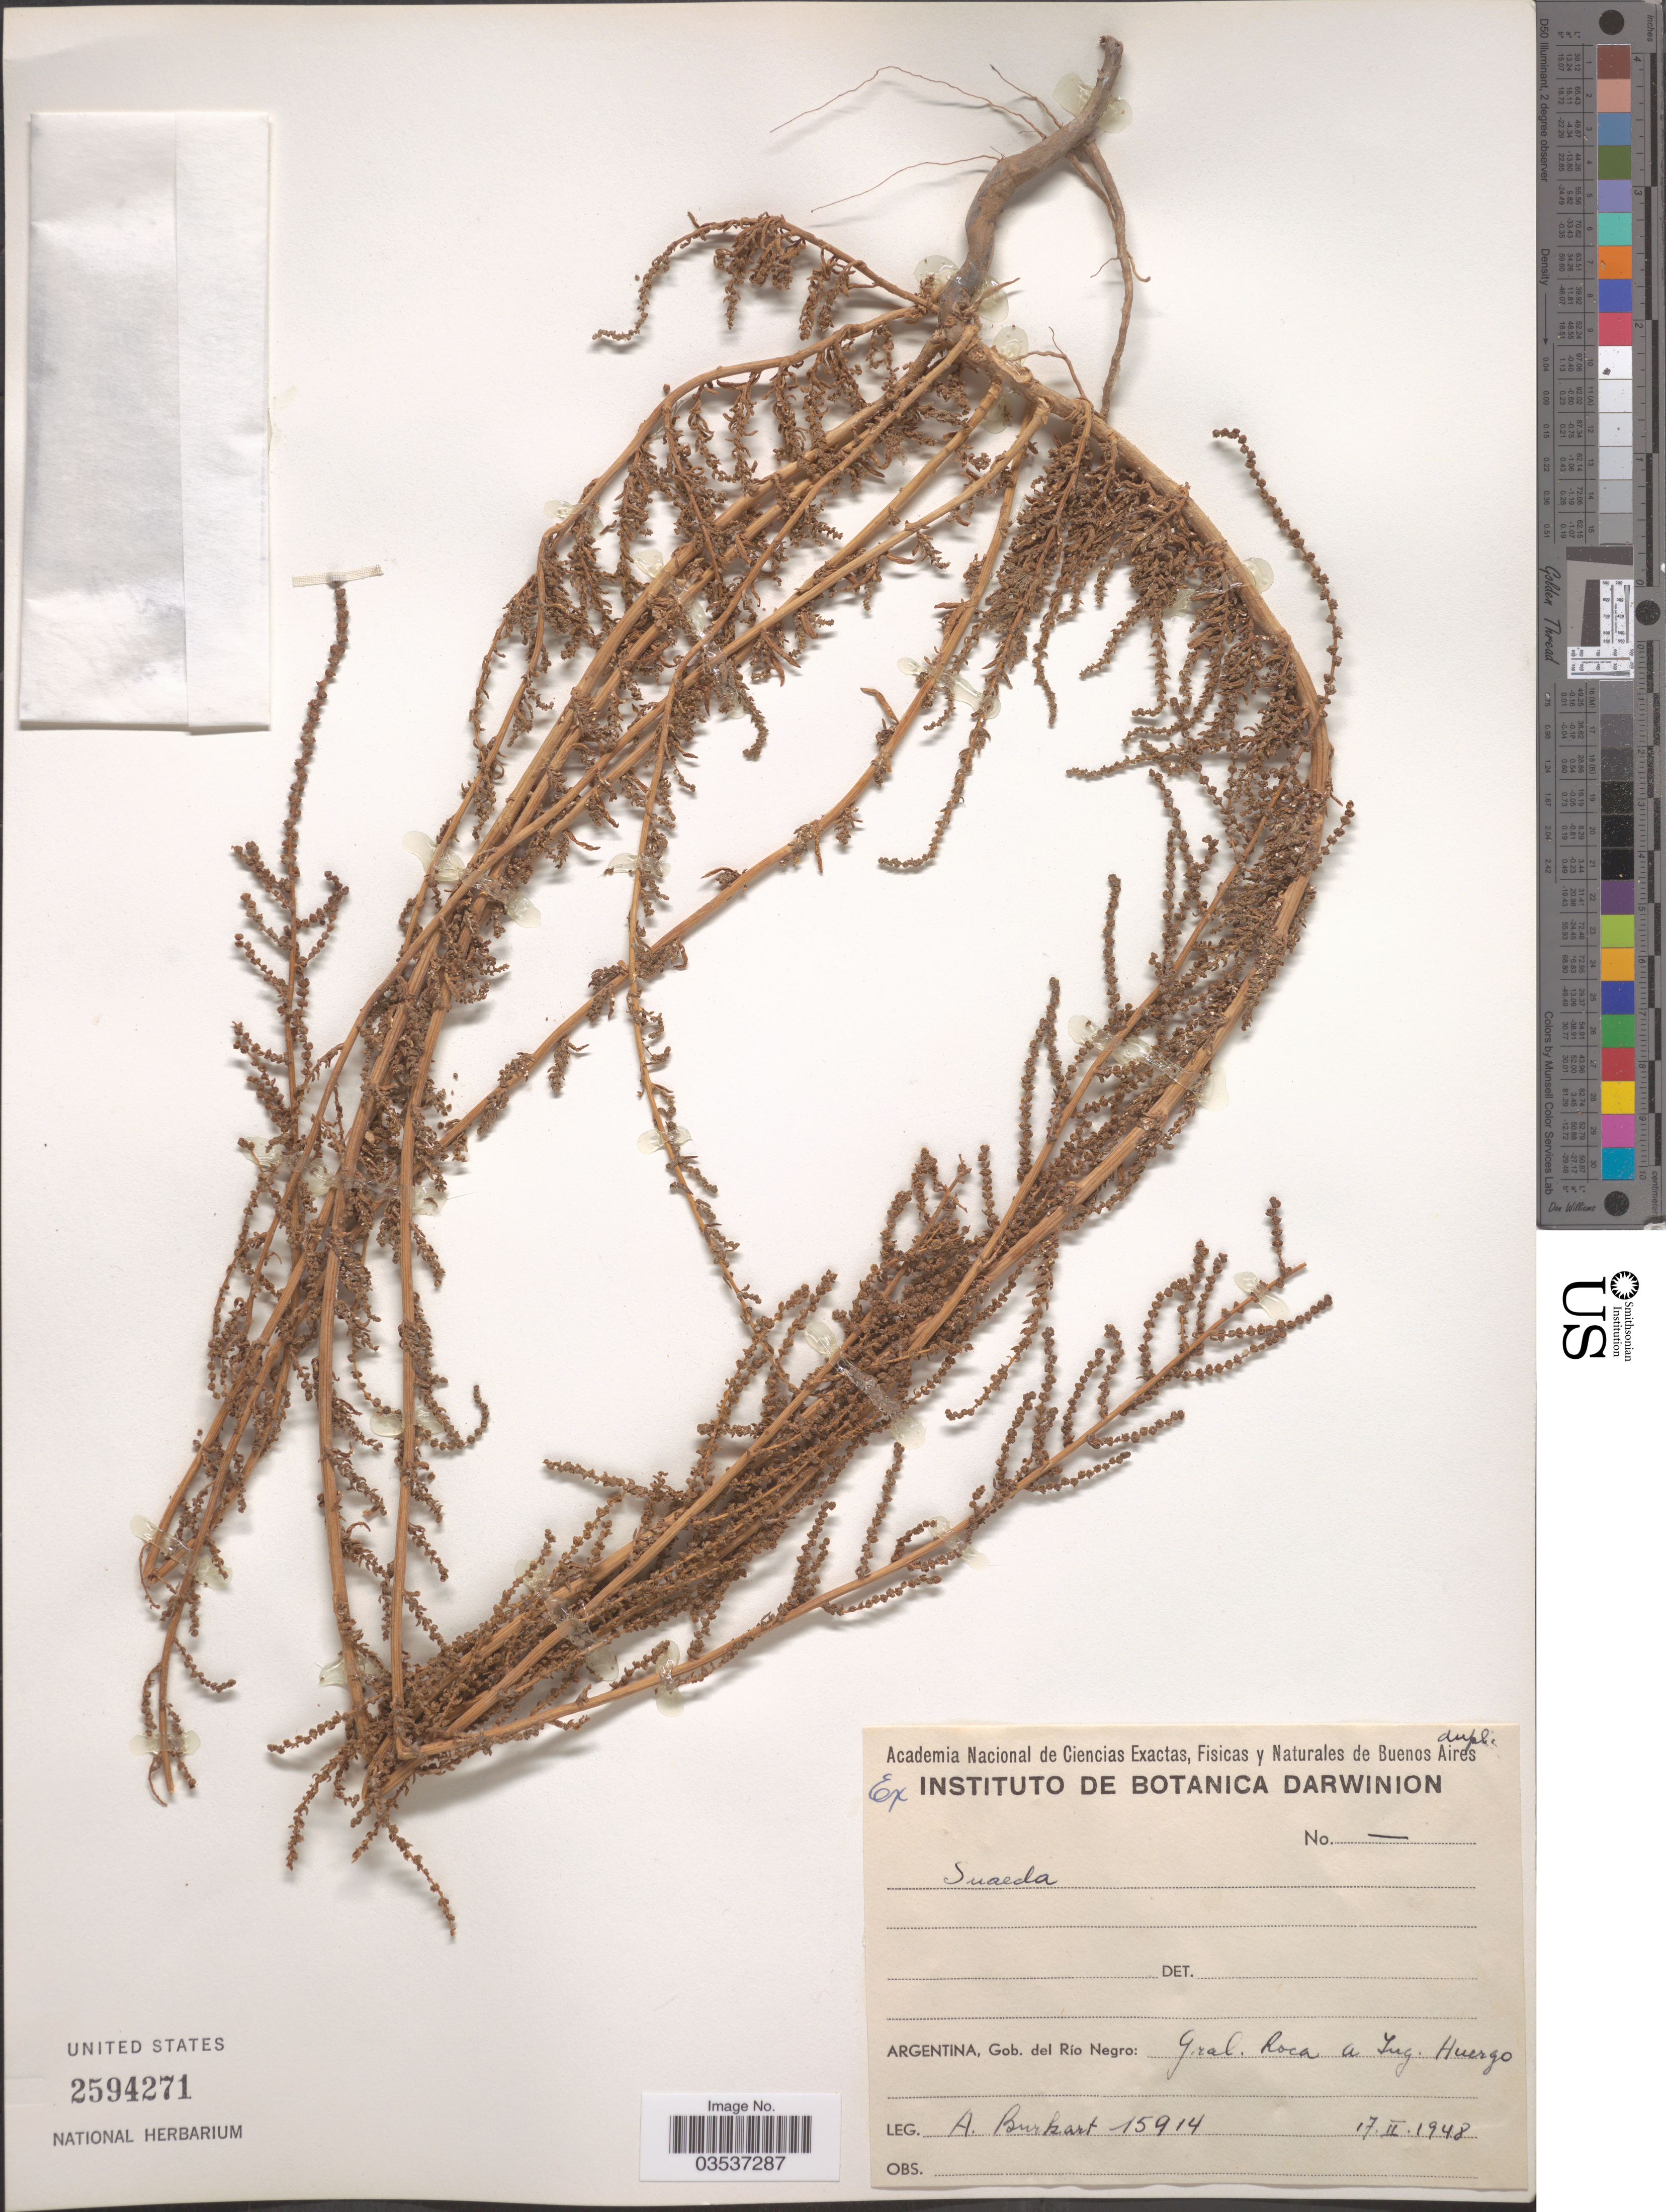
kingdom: Plantae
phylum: Tracheophyta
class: Magnoliopsida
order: Caryophyllales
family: Amaranthaceae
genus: Suaeda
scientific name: Suaeda sp.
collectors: A. E. Burkart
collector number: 15914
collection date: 1948-02-17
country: Argentina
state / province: Rio Negro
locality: Gob. del Río Negro: Gral. Roca a Lug. Huergo.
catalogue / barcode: US 2594271